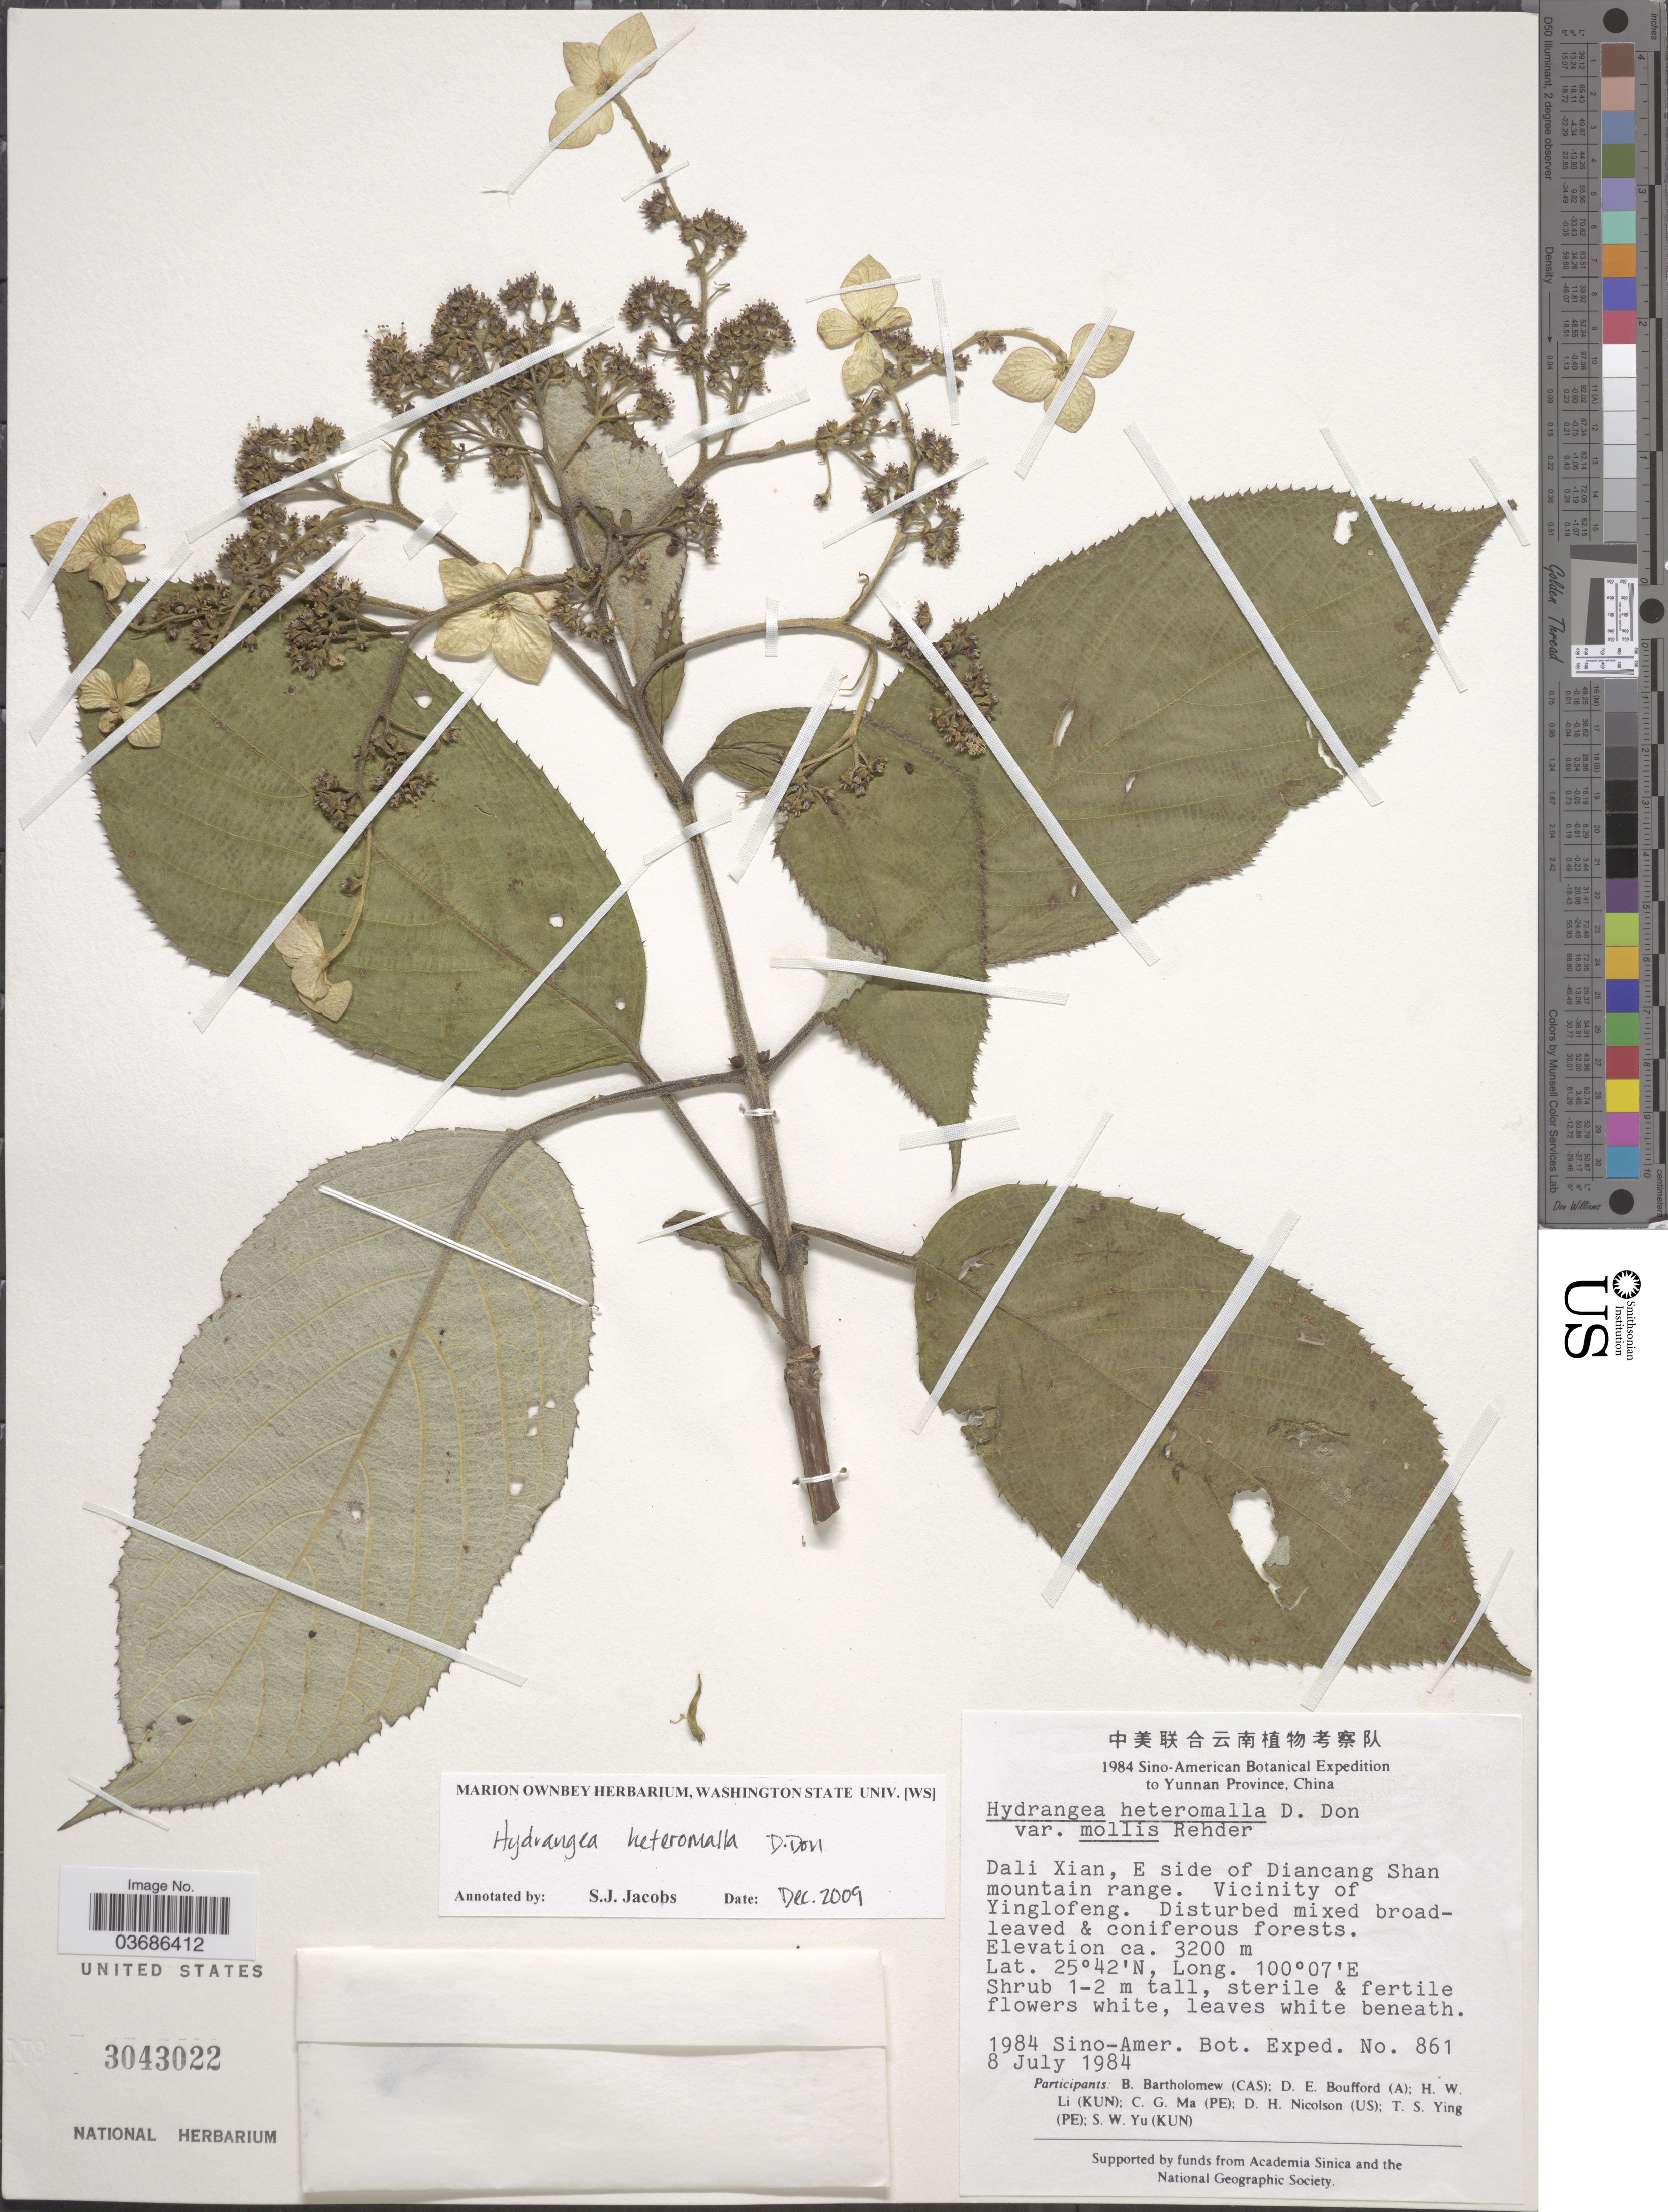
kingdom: Plantae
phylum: Tracheophyta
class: Magnoliopsida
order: Cornales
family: Hydrangeaceae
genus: Hydrangea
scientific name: Hydrangea heteromalla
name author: D. Don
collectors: B. Bartholomew, D. E. Boufford, H. W. Li, C. Ma & et al.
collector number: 861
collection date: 1984-07-08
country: China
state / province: Yunnan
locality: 1984 Sino-American Botanical Expedition to Yunnan Province. Dali Xian, E side of Diancang Shan mountain range. Vicinity of Yinglofeng.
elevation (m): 3200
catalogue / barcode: US 3043022